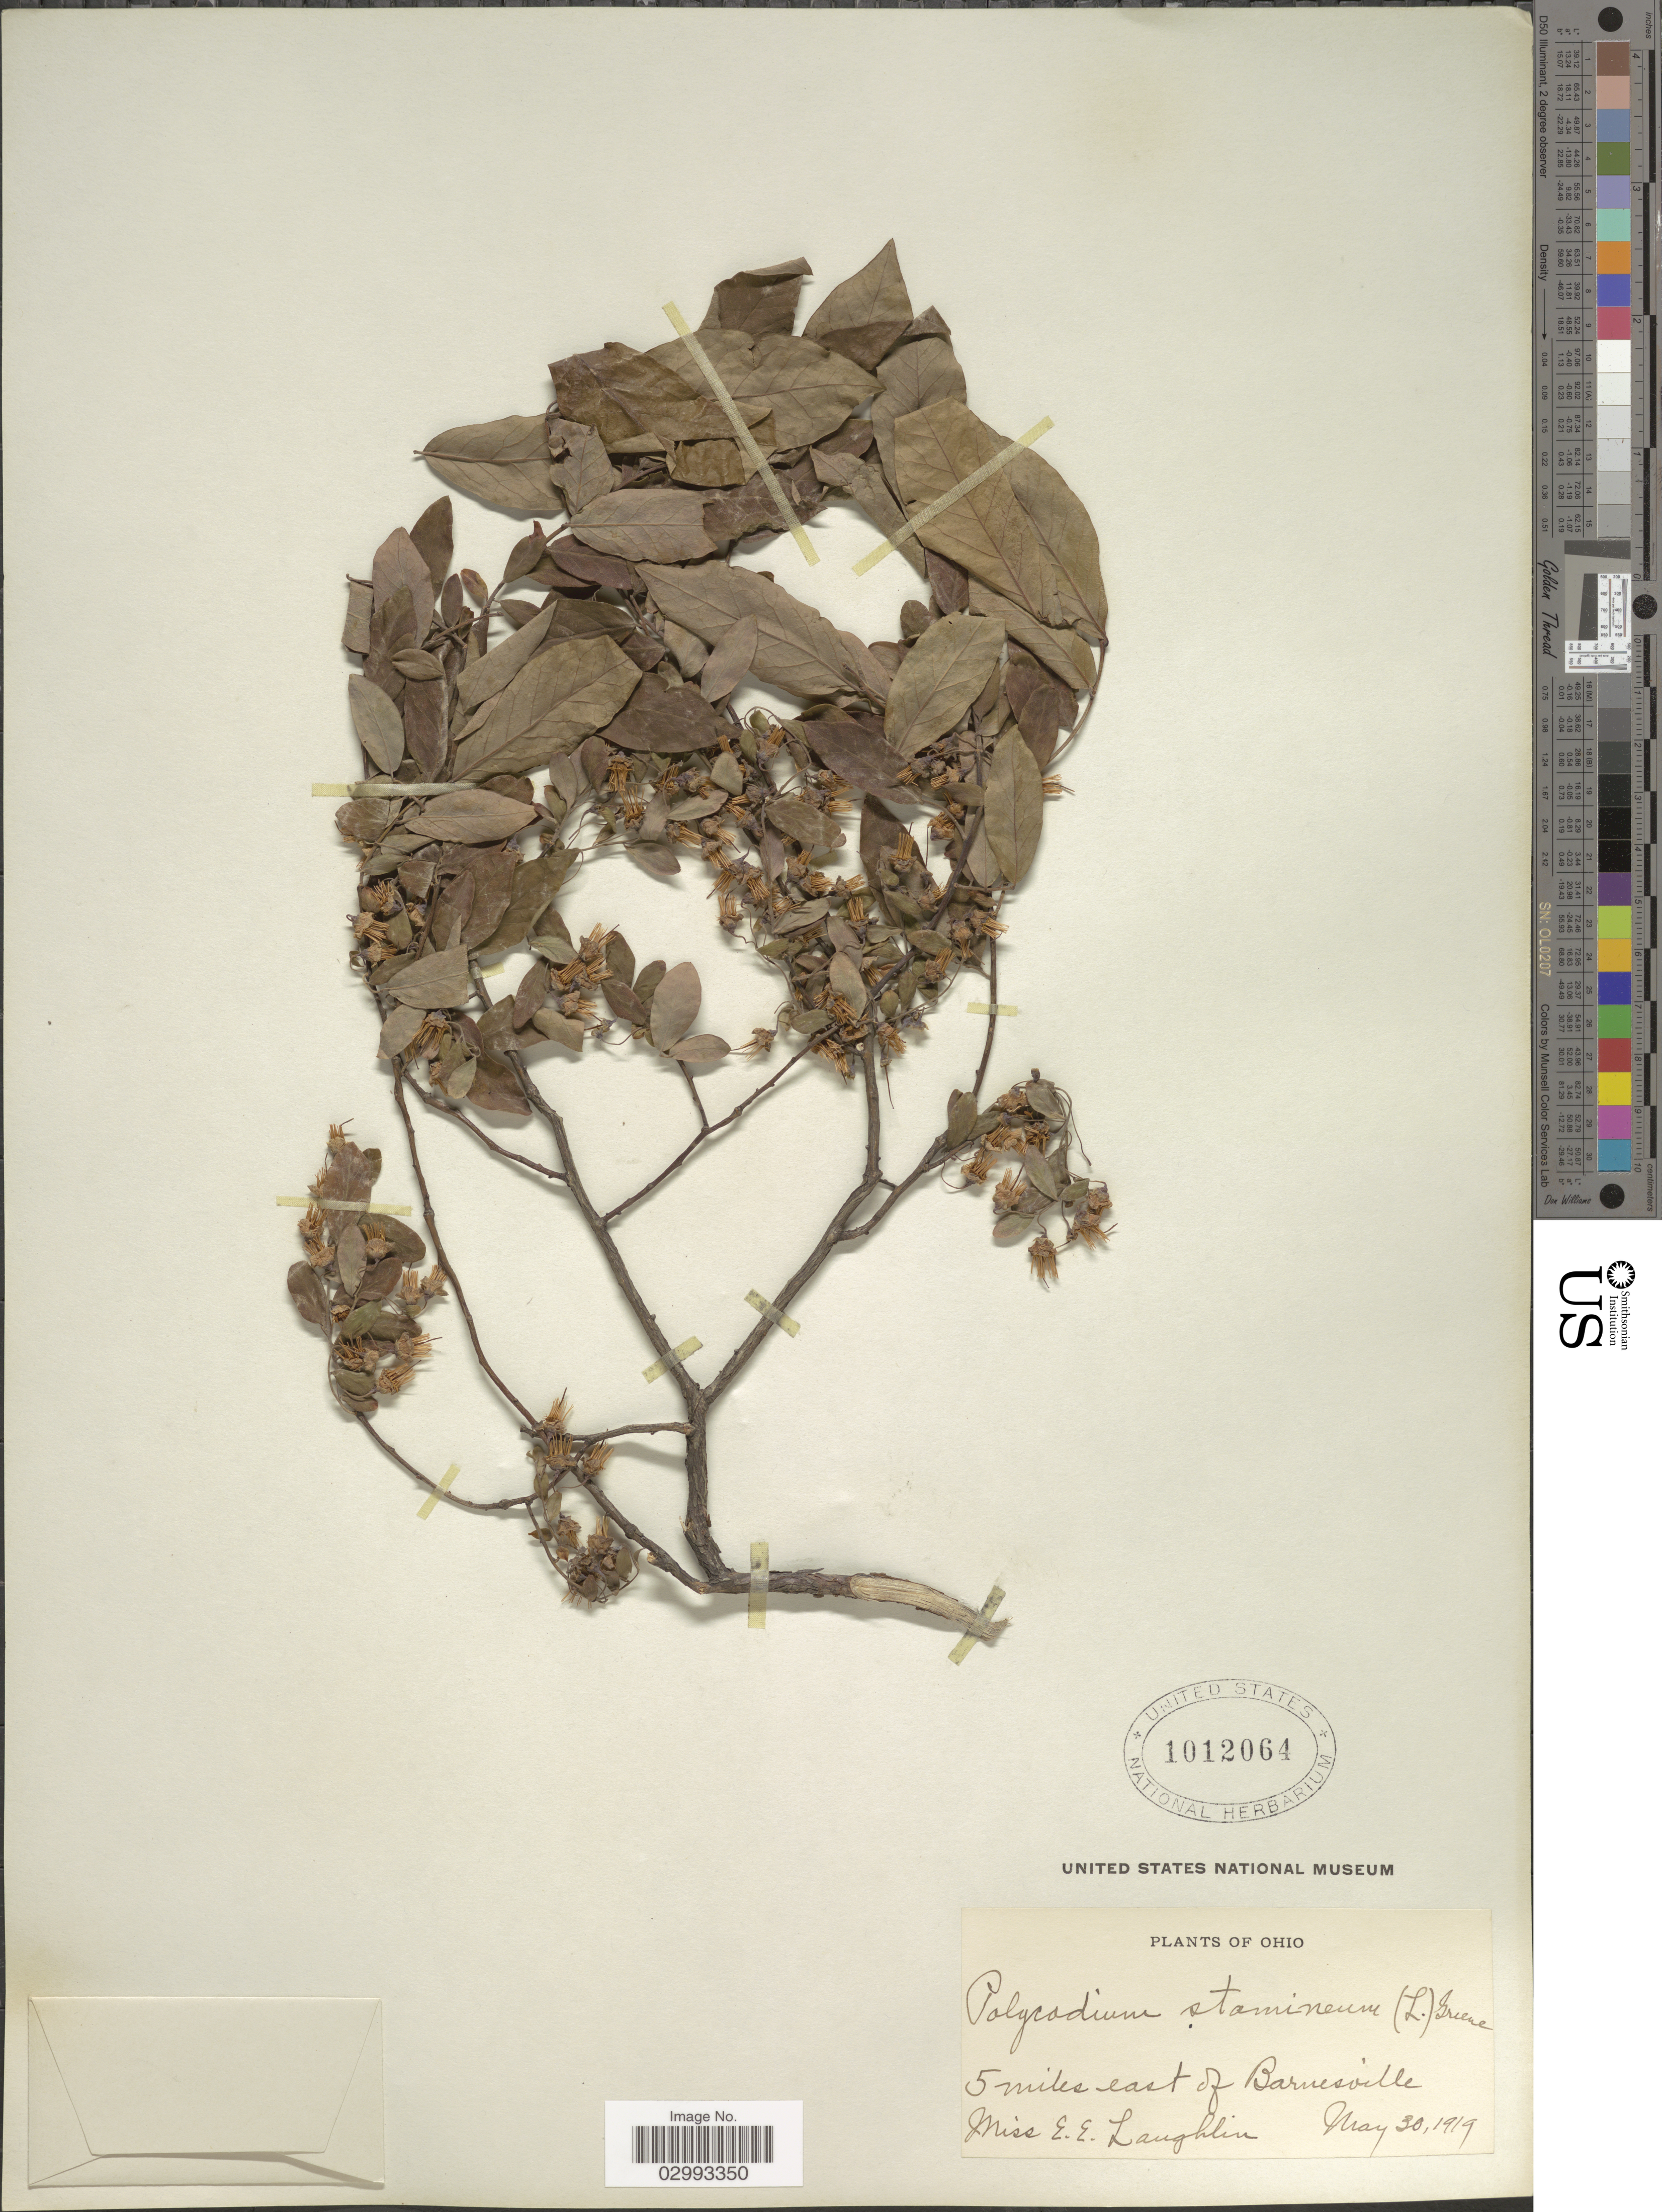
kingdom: Plantae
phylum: Tracheophyta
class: Magnoliopsida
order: Ericales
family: Ericaceae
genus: Polycodium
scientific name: Polycodium stamineum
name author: (L.) Greene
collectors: E. Laughlin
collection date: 1919-05-30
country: United States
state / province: Ohio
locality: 5 miles east of Barnesville.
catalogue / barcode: US 1012064